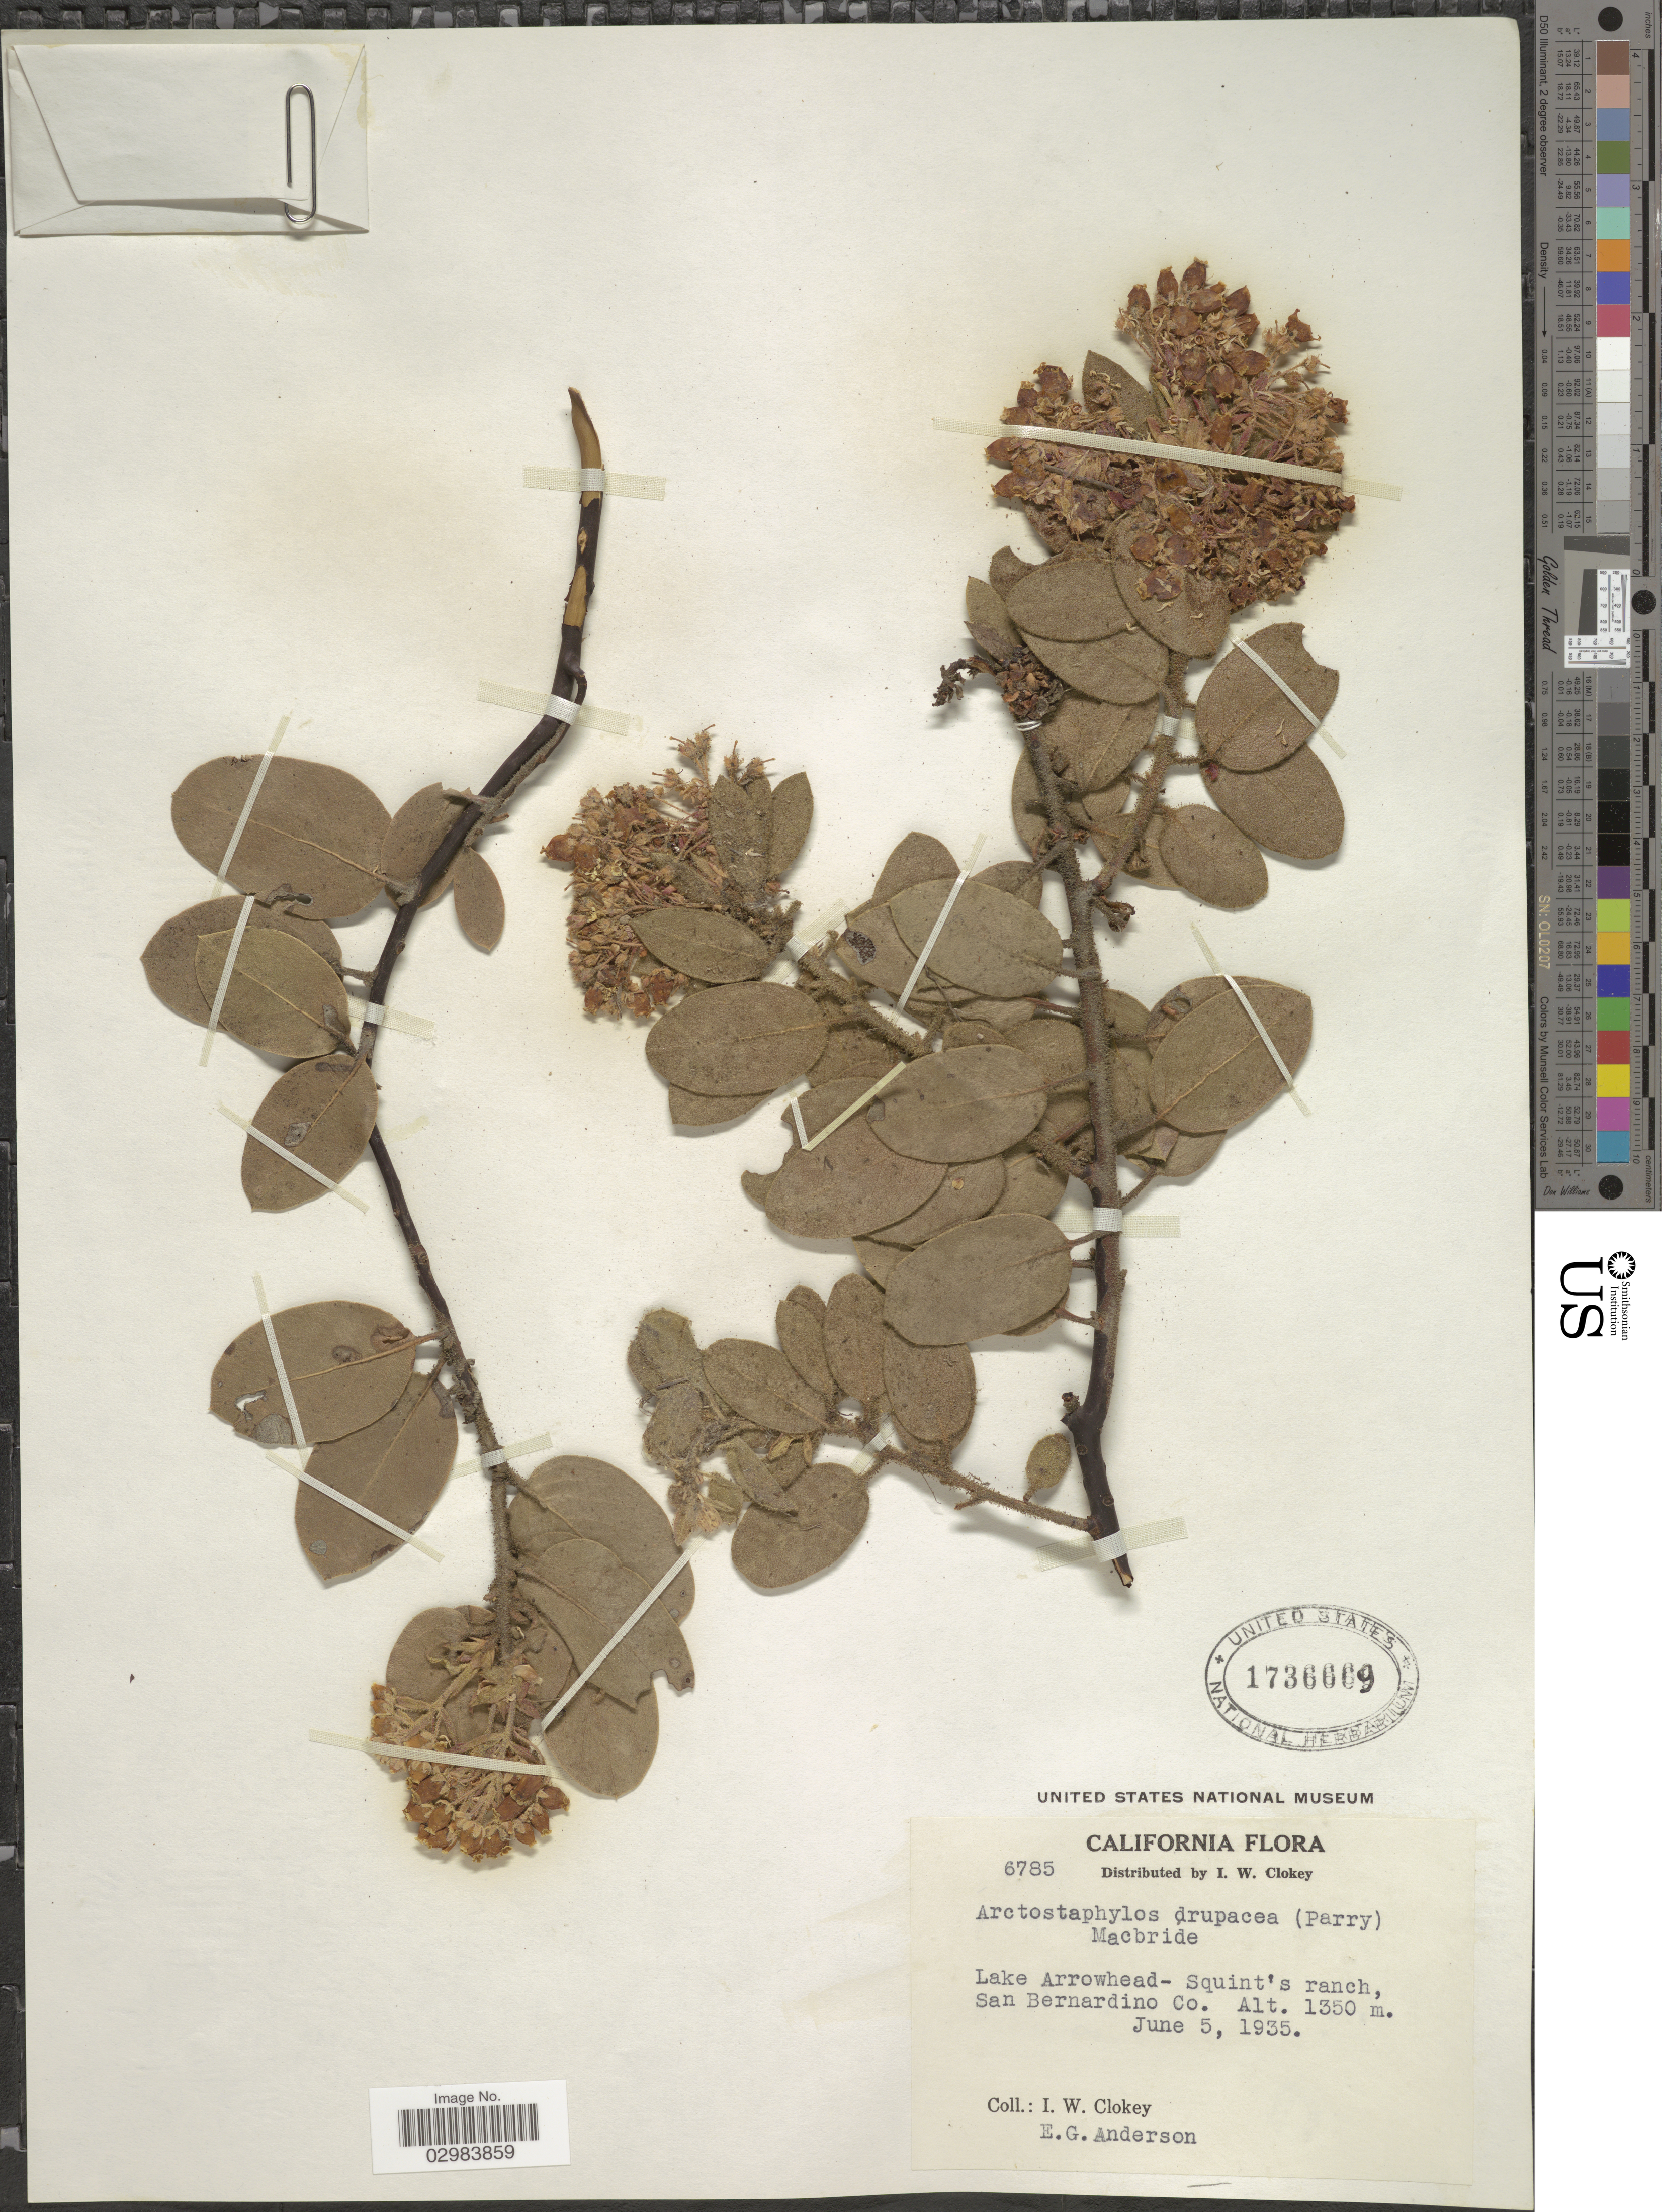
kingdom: Plantae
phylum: Tracheophyta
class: Magnoliopsida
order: Ericales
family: Ericaceae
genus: Arctostaphylos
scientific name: Arctostaphylos drupacea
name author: (Parry) J.F. Macbr.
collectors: I. W. Clokey & E. G. Anderson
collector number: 6785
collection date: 1935-06-05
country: United States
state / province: California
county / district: San Bernardino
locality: Lake Arrowed-Squint's ranch, San Bernardino Co.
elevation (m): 1350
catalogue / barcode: US 1736669